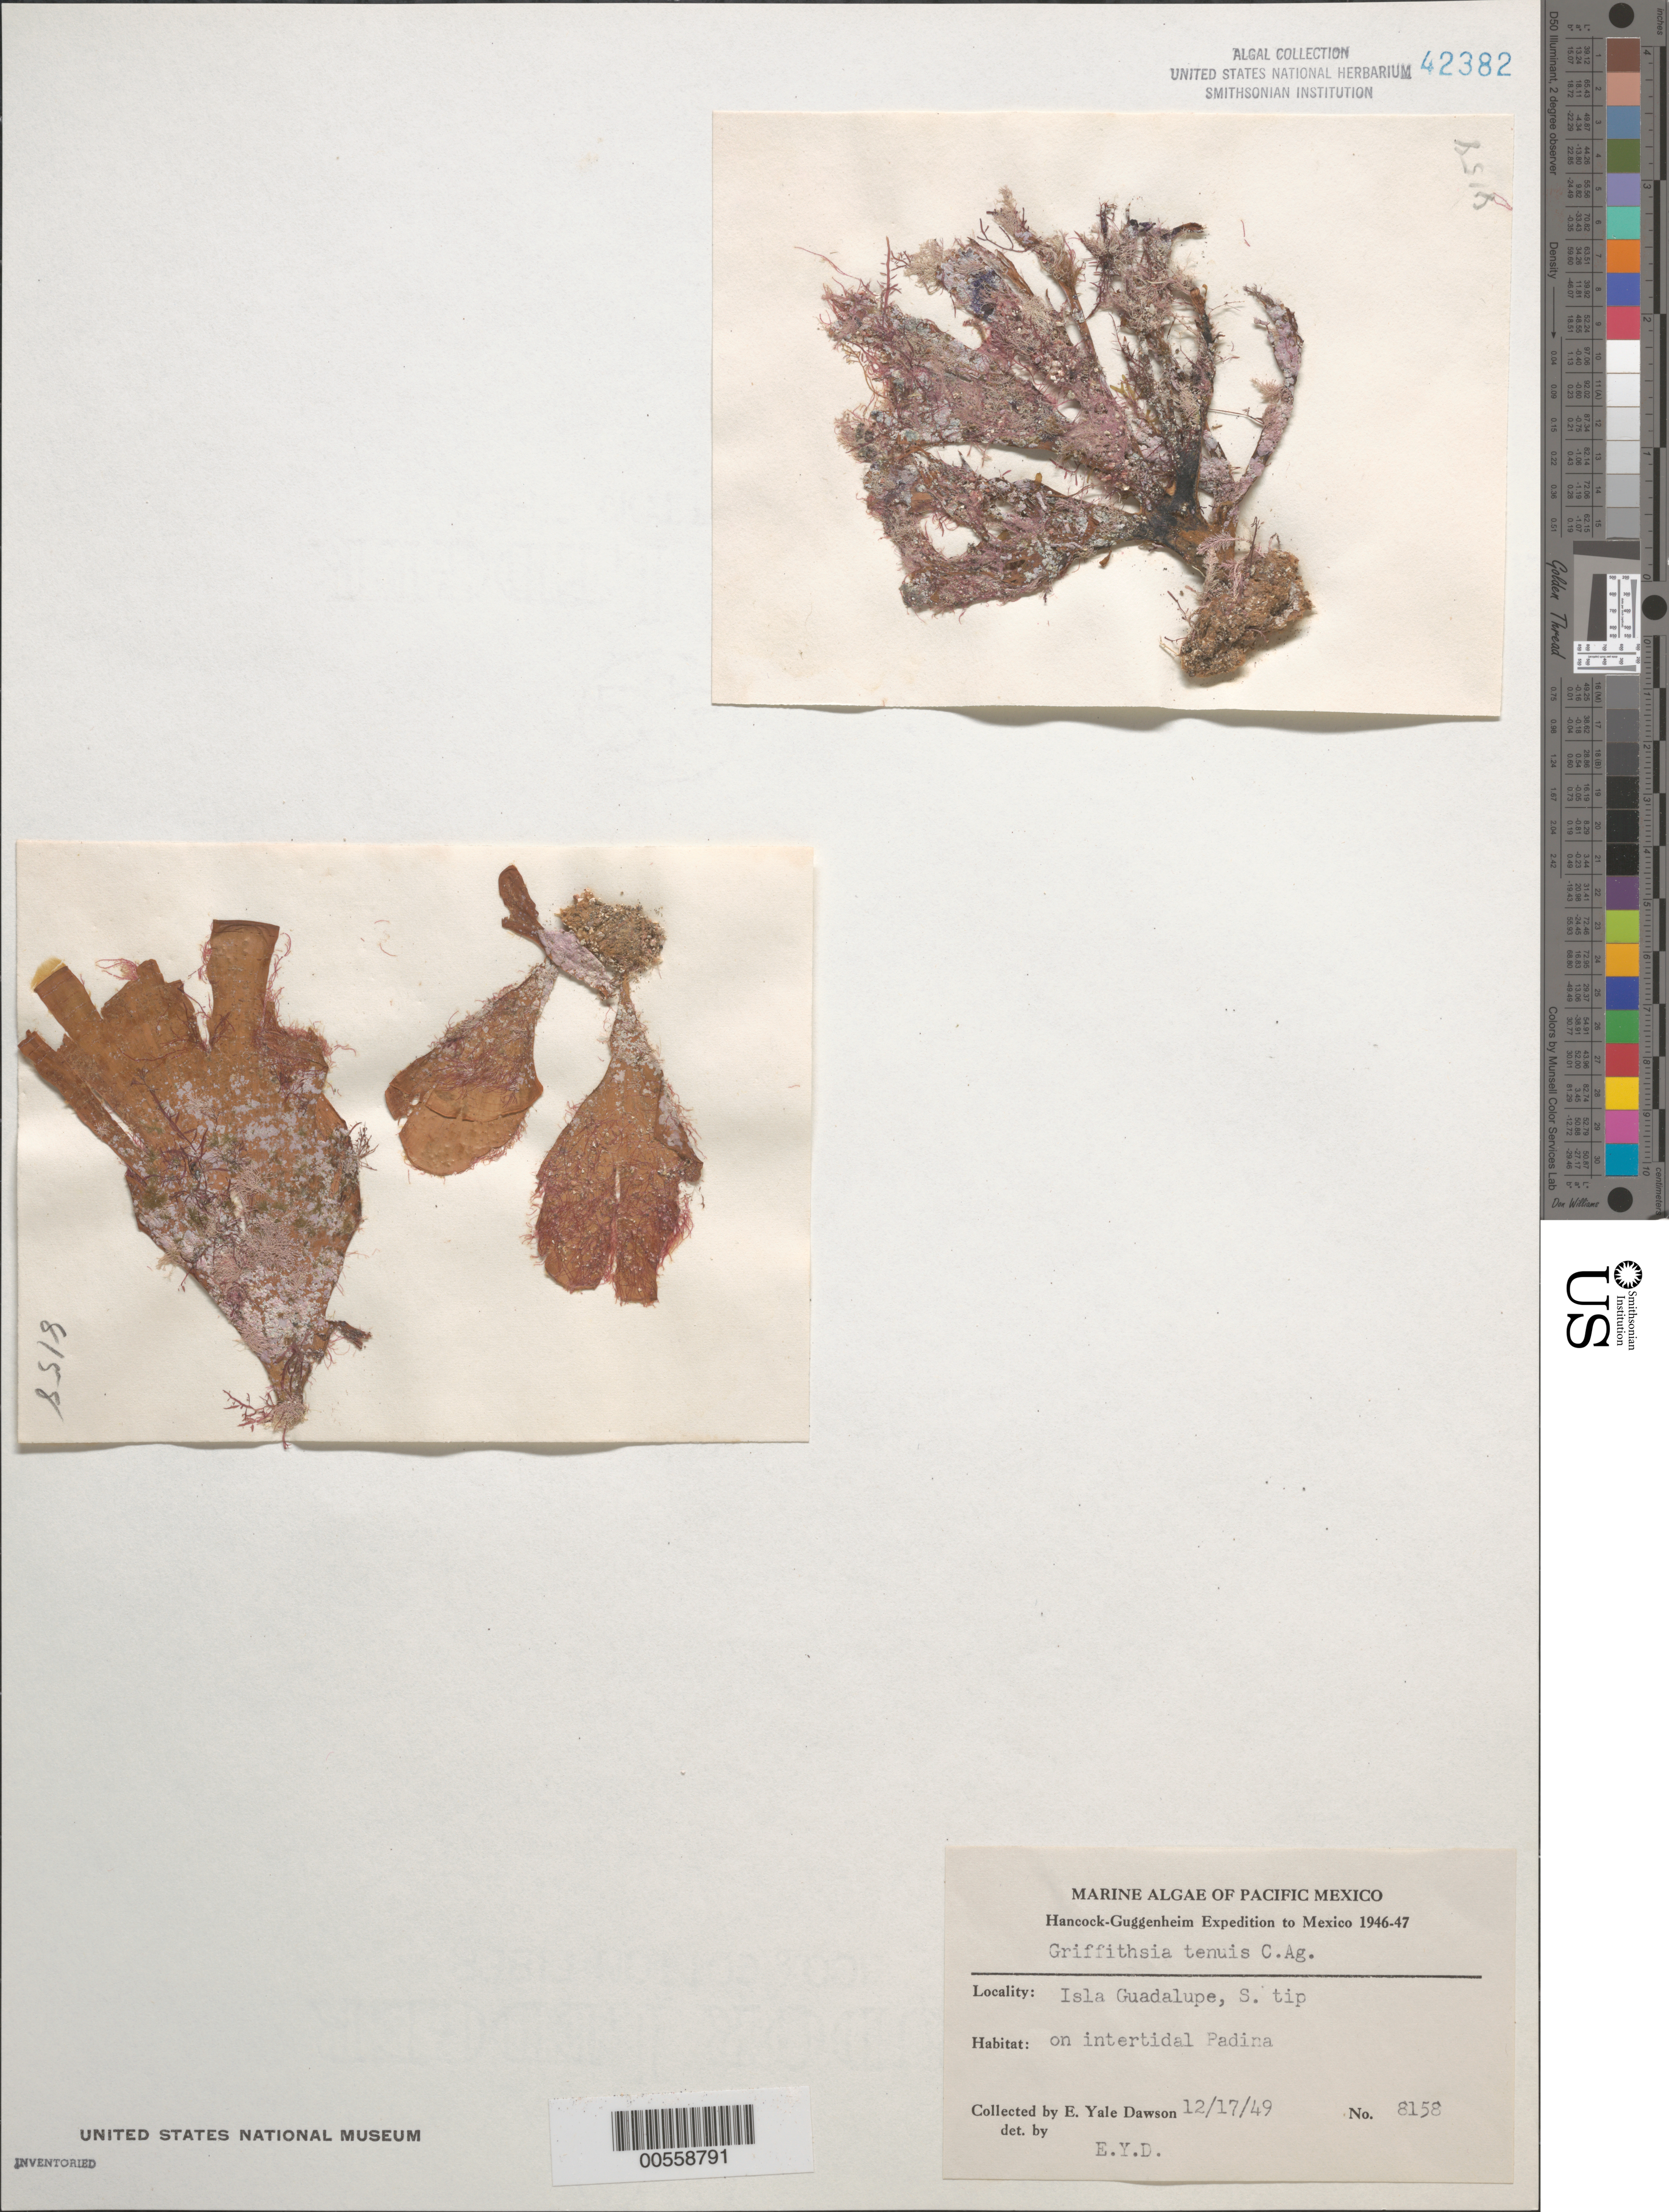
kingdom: Plantae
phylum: Rhodophyta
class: Florideophyceae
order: Ceramiales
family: Wrangeliaceae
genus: Anotrichium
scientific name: Anotrichium tenue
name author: (C. Agardh) Nägeli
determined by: Algae name updating Project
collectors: E. Y. Dawson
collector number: EYD 8158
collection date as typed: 17 December 1949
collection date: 1949-12-17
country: Mexico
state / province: Baja California Norte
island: Isla Guadalupe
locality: southern tip, Guadalupe island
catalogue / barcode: US 42382